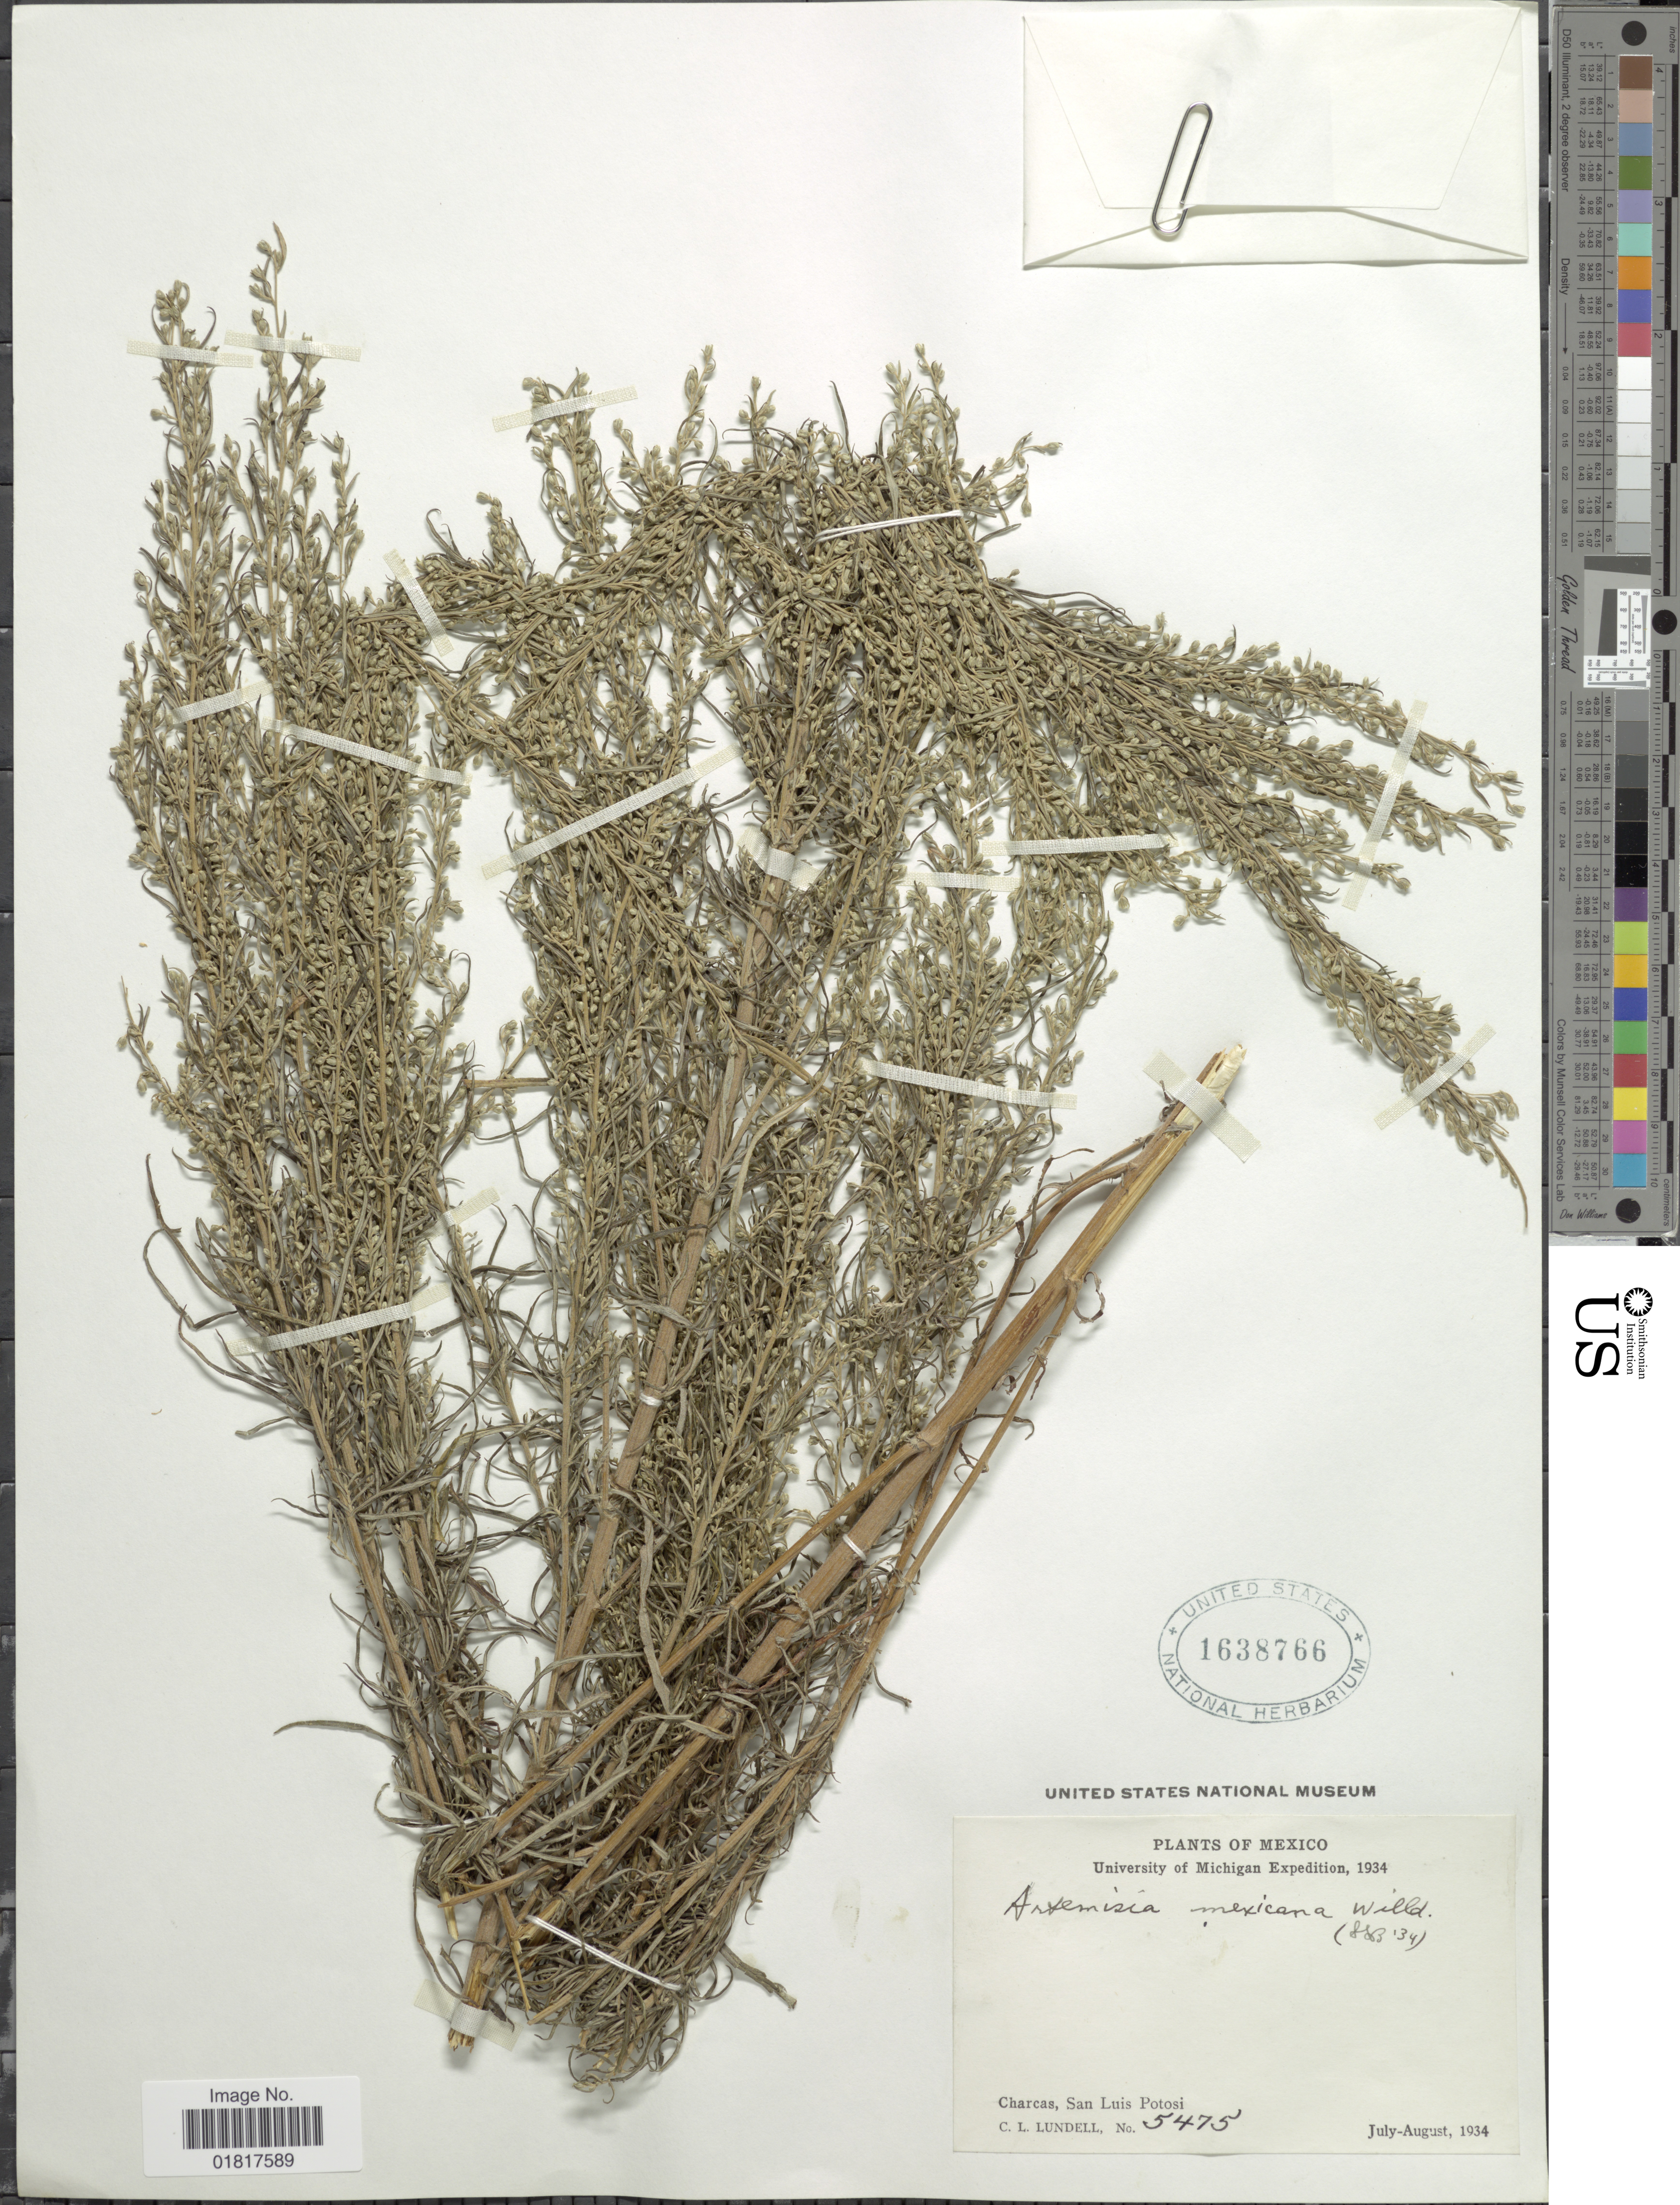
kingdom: Plantae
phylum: Tracheophyta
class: Magnoliopsida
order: Asterales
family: Asteraceae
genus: Artemisia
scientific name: Artemisia ludoviciana subsp. mexicana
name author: (Willd. ex Spreng.) D.D. Keck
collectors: C. L. Lundell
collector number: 5475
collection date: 1934-07/1934-08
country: Mexico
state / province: San Luis Potosí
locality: Charcas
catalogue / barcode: US 1638766